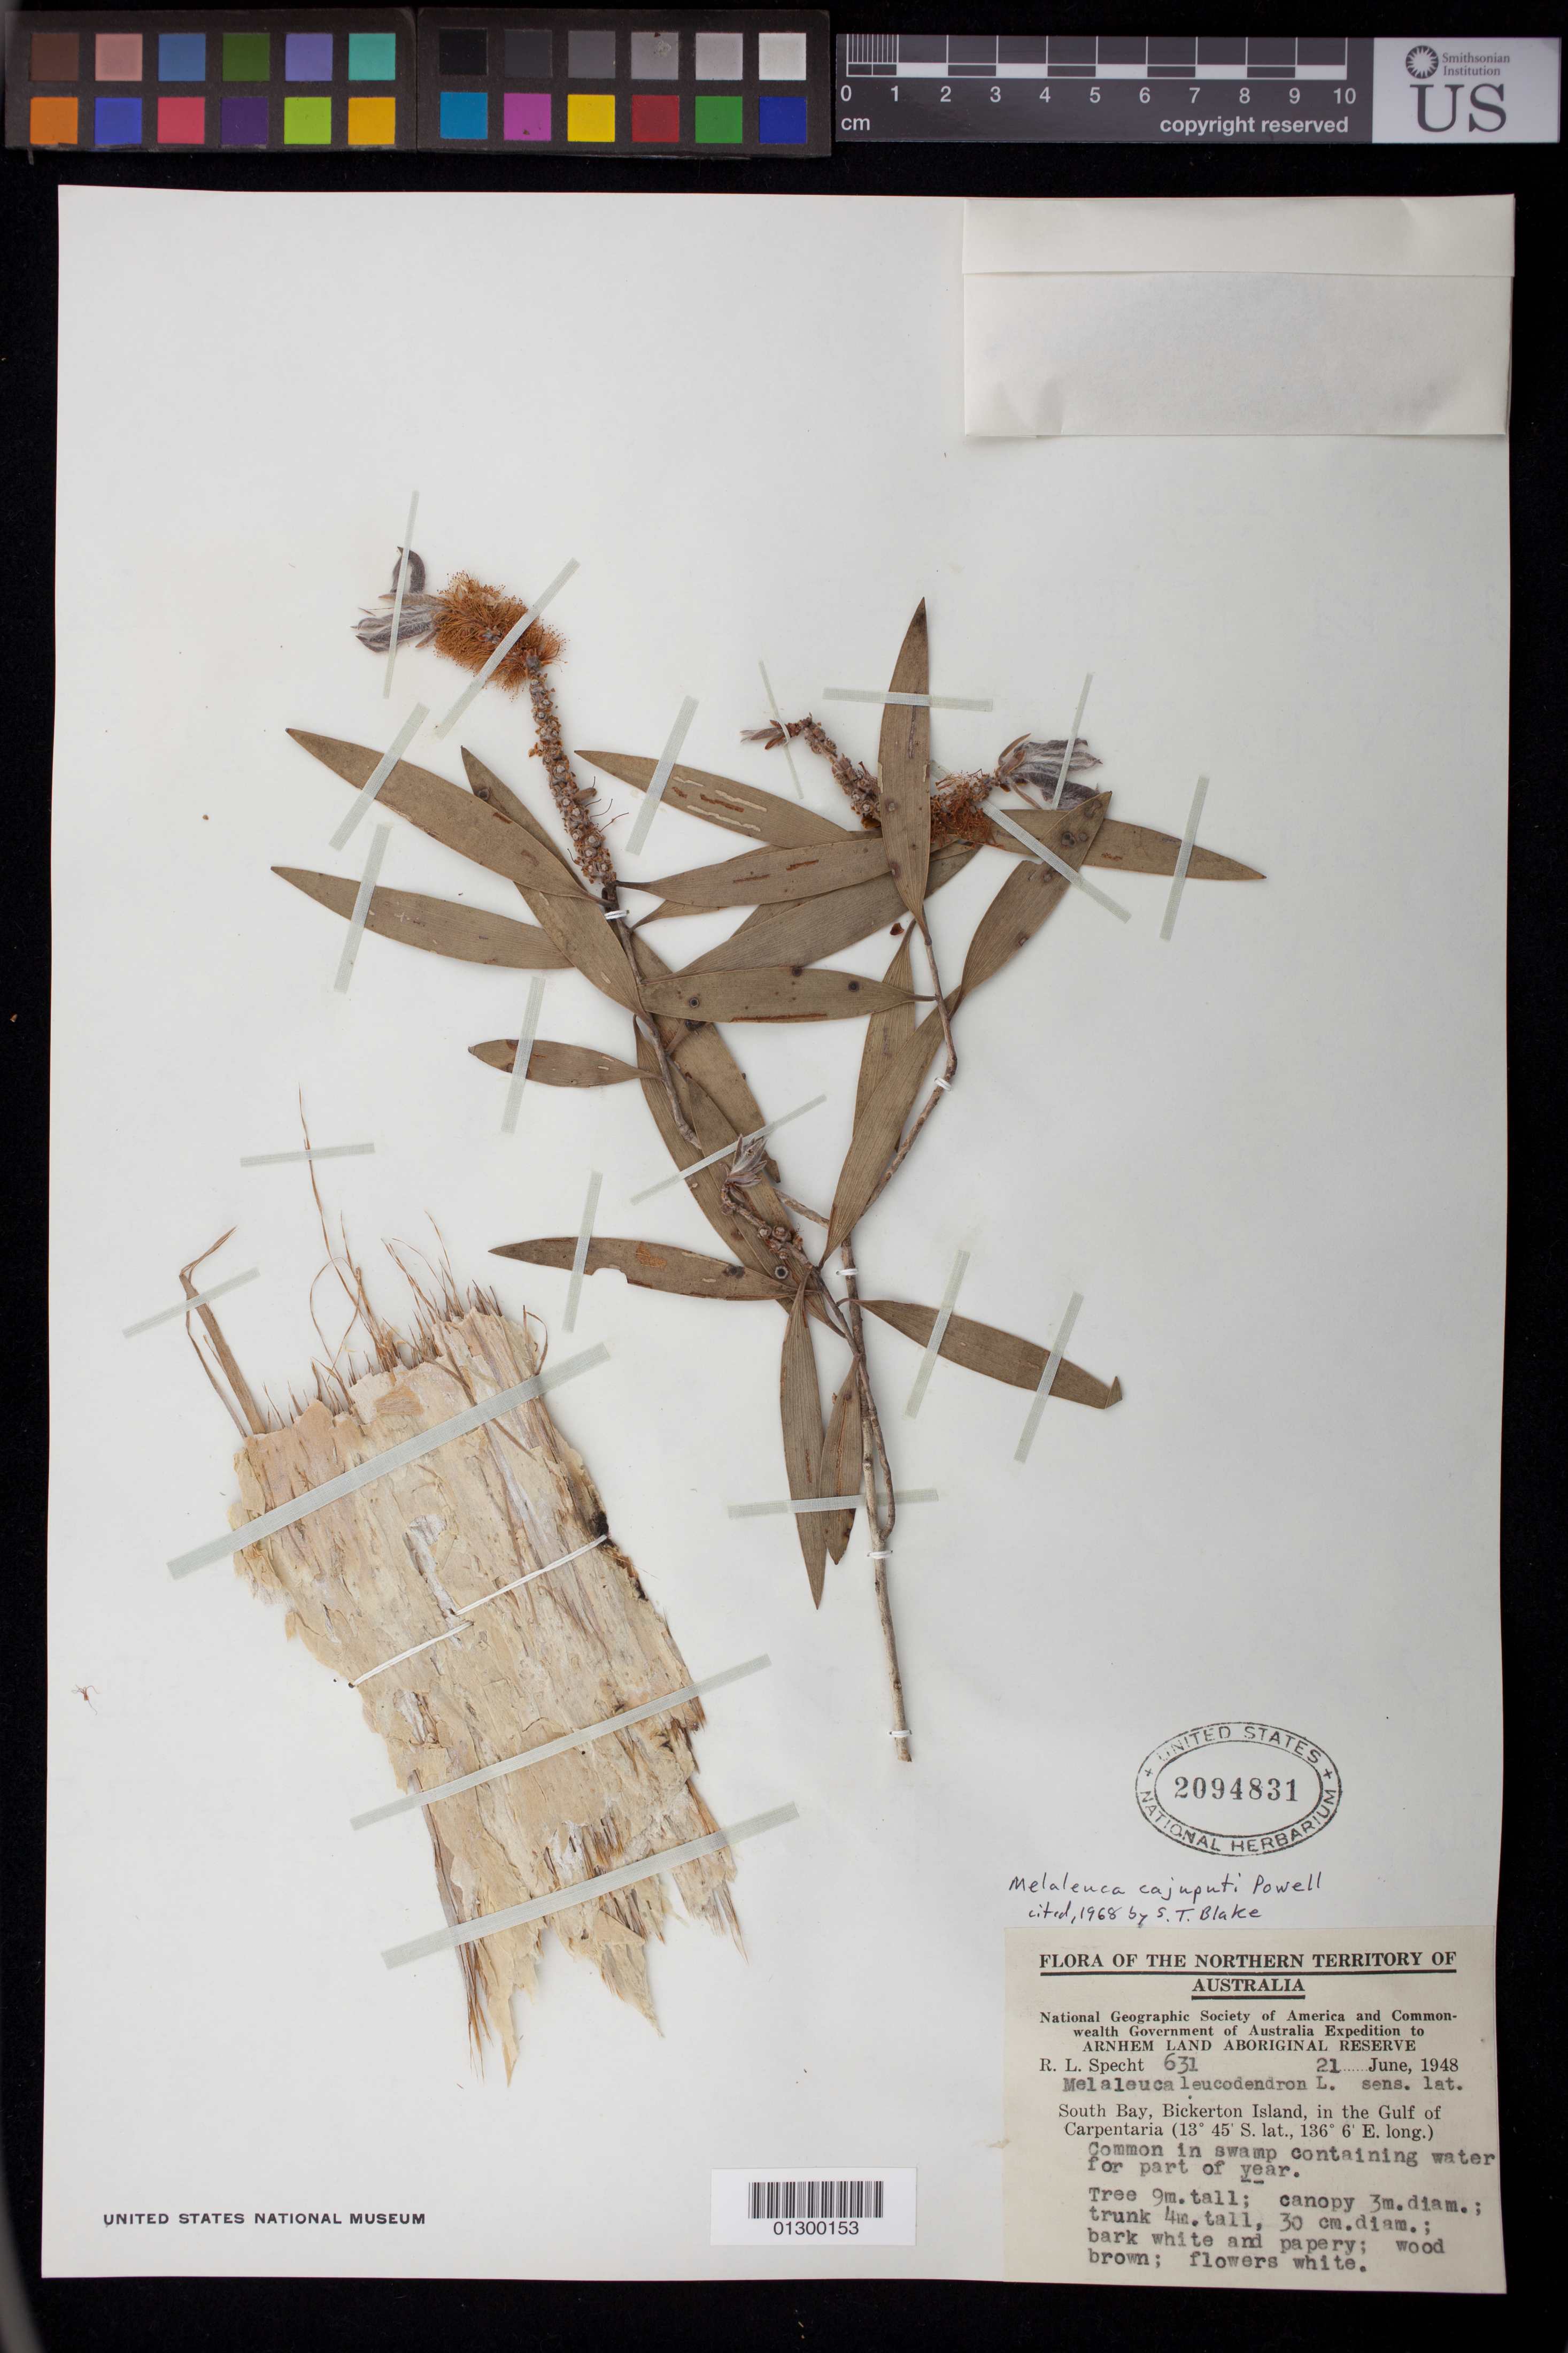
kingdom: Plantae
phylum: Tracheophyta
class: Magnoliopsida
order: Myrtales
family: Myrtaceae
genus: Melaleuca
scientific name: Melaleuca cajuputi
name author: Powell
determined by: Blake, S. T.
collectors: R. L. Specht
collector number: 631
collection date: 1948-06-21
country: Australia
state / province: Northern Territory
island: Bickerton Island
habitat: Common in swamp containing water for part of year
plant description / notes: Tree 9 m. tall; canopy 3 m. diam.; trunk 4 m. tall, 30 cm. diam.; bark white and papery; wood brown; flowers white.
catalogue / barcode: US 2094831